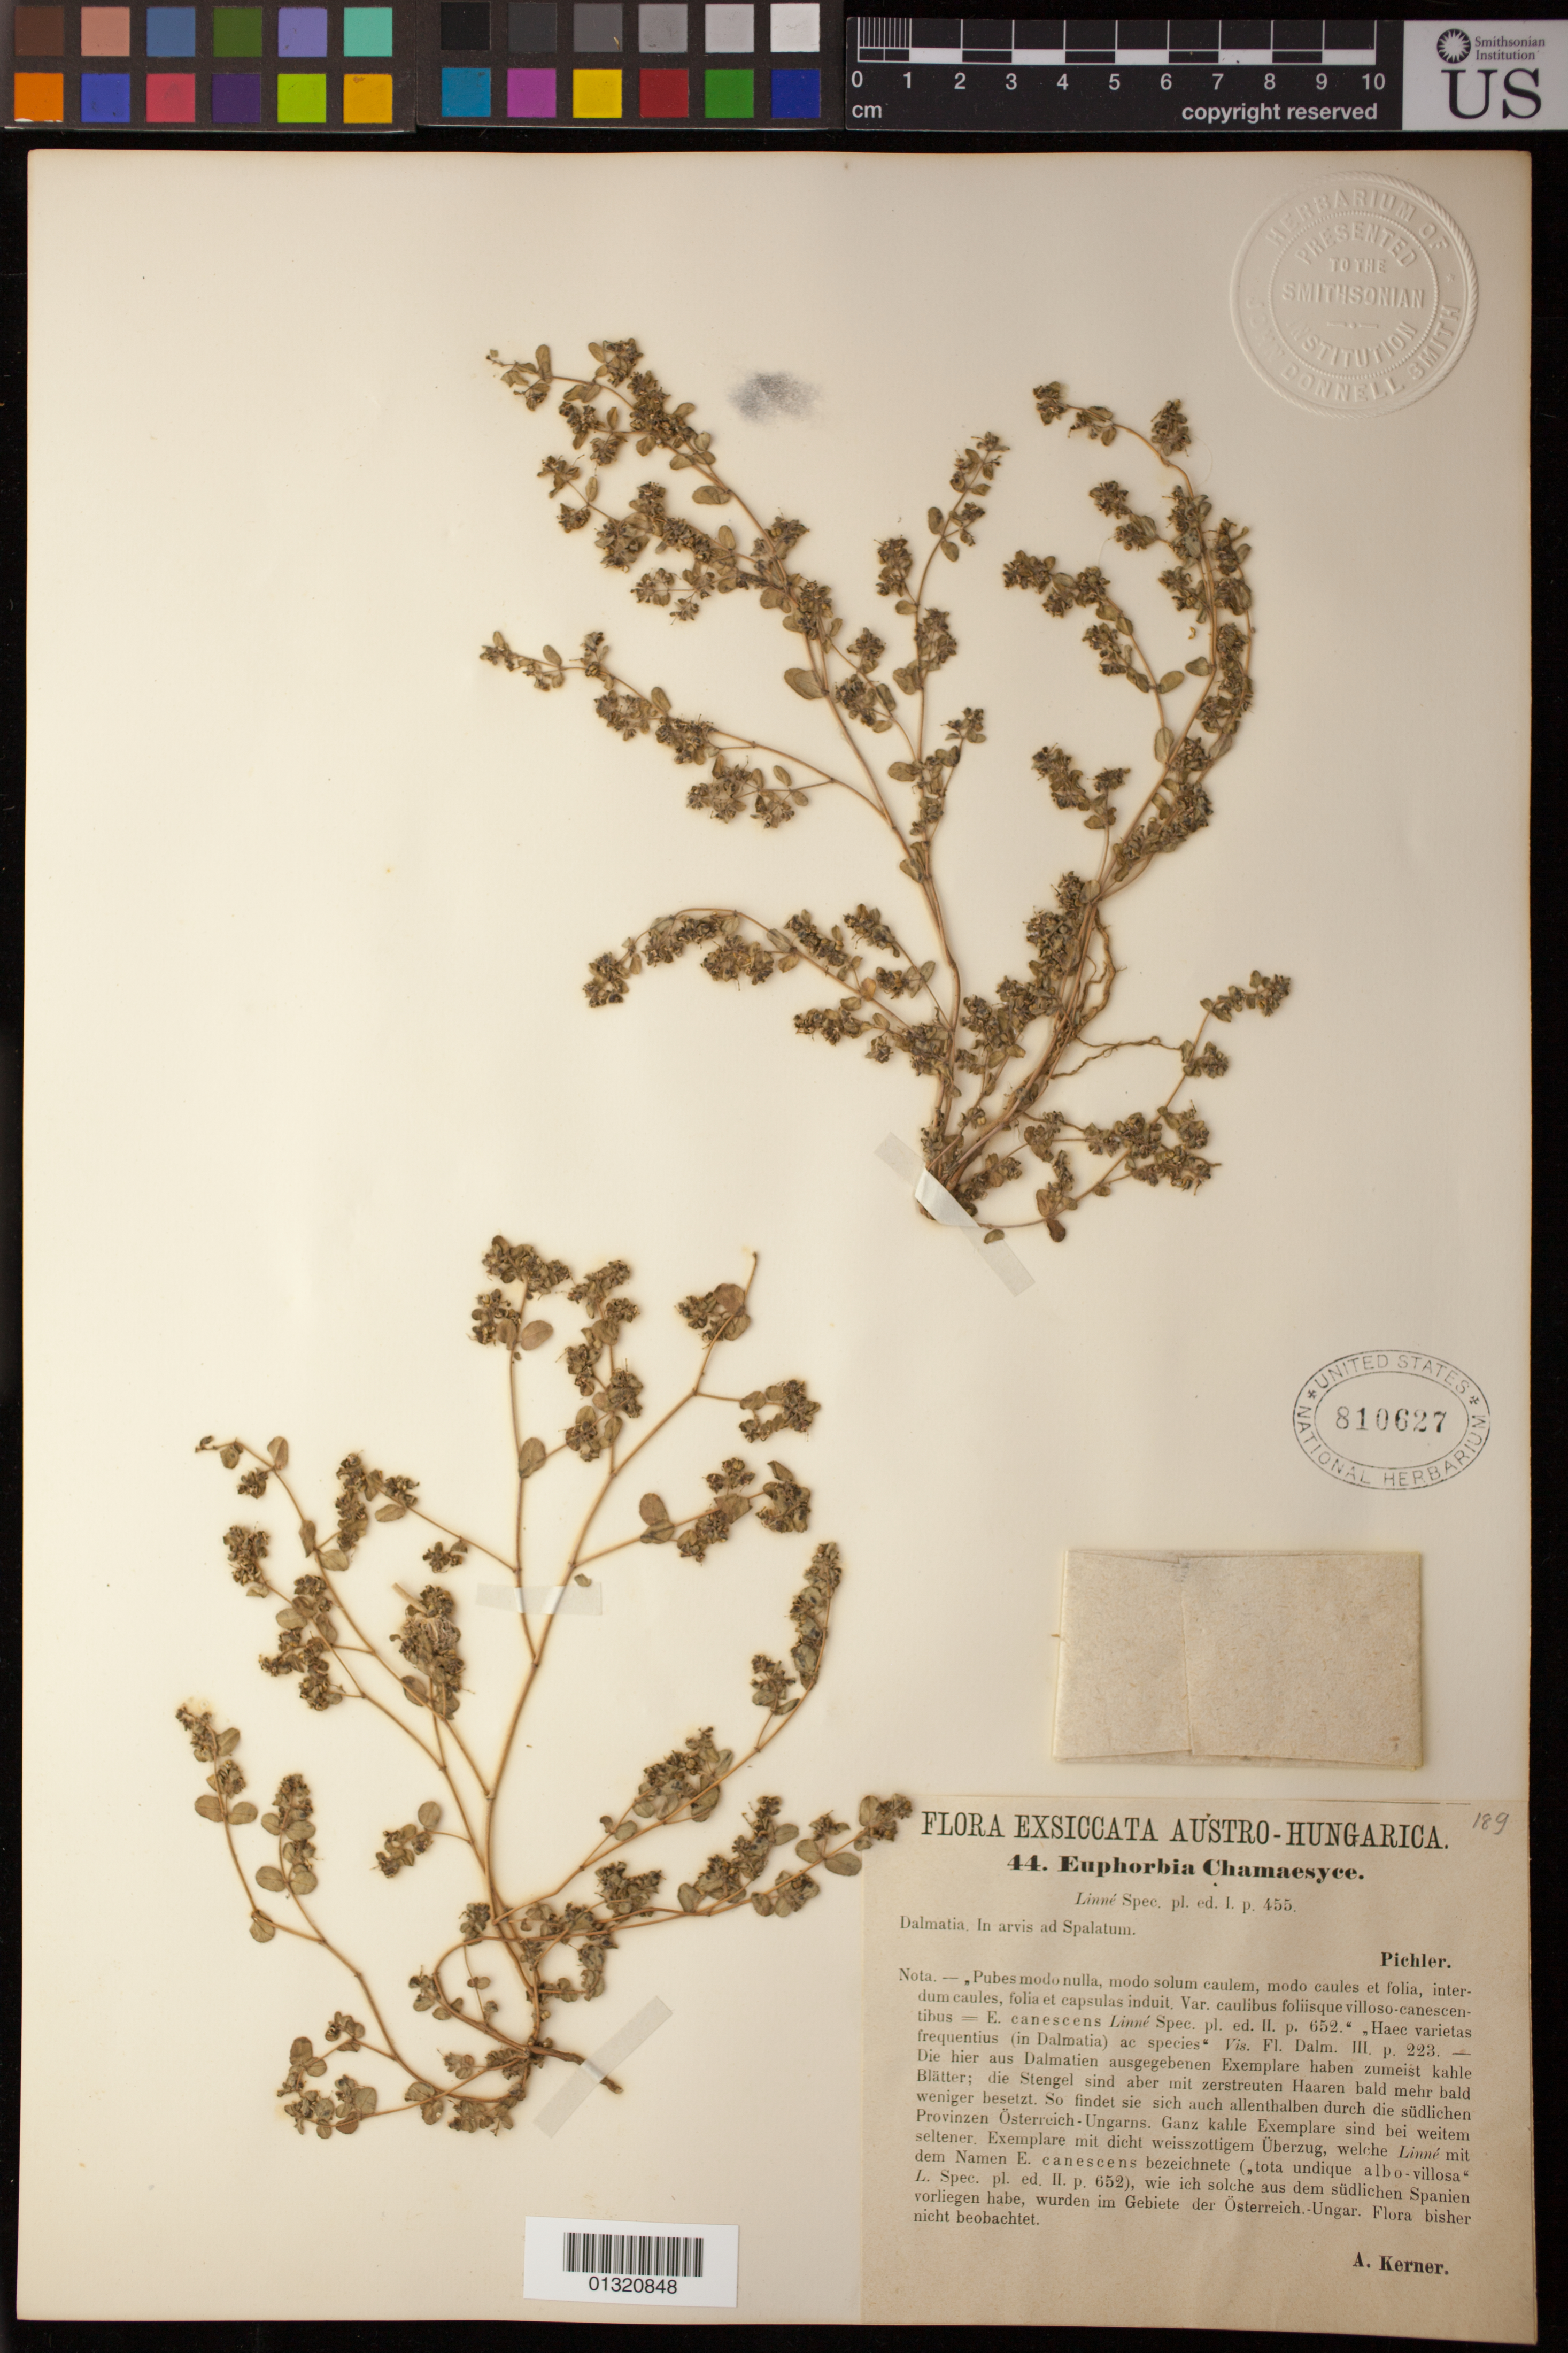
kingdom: Plantae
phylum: Tracheophyta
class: Magnoliopsida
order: Malpighiales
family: Euphorbiaceae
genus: Euphorbia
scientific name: Euphorbia chamaesyce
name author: L.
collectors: A. Pichler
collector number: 44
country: Croatia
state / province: Split-Dalmatia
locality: Dalmatia. In arvis ad Spalatum. [Split]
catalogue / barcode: US 810627